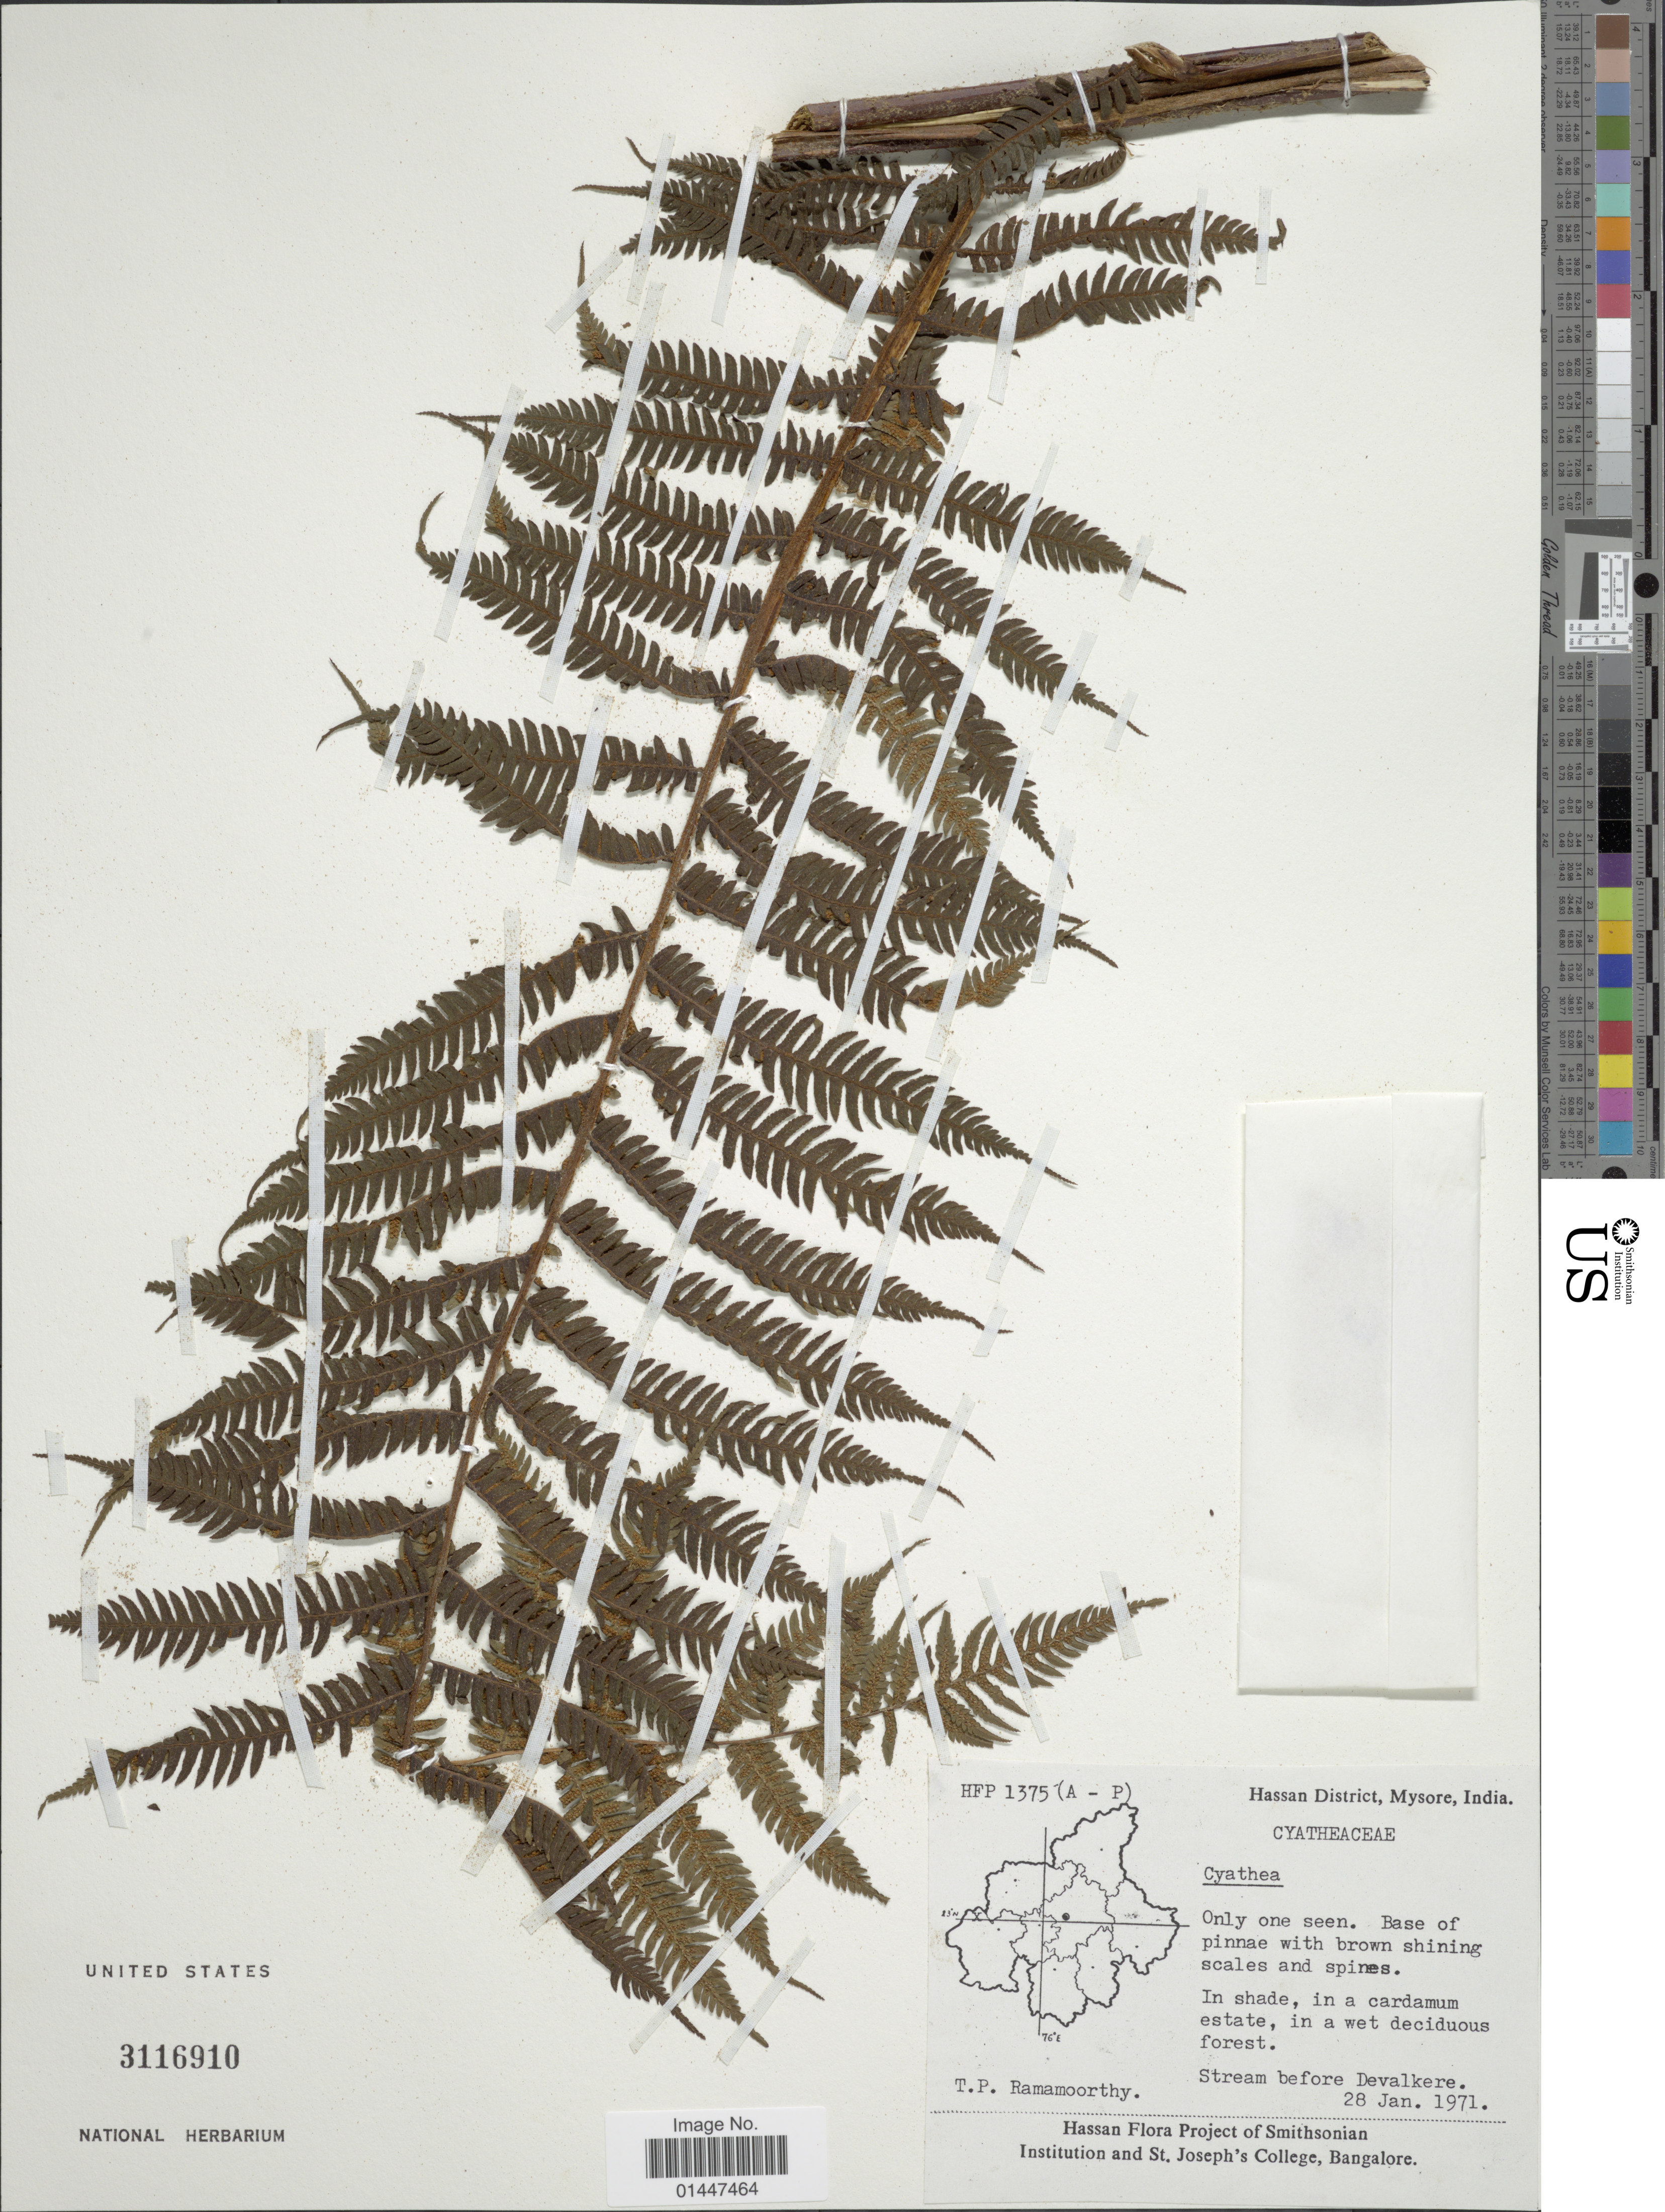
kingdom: Plantae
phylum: Tracheophyta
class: Polypodiopsida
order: Cyatheales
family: Cyatheaceae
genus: Sphaeropteris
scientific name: Sphaeropteris sp.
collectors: T. P. Ramamoorthy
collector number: HFP1375(A-P)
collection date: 1971-01-28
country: India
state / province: Karnataka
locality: Hassan District, Mysore. In shade, in a cardamum estate, in a wet deciduous forest. Stream before Devalkere.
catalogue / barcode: US 3116910